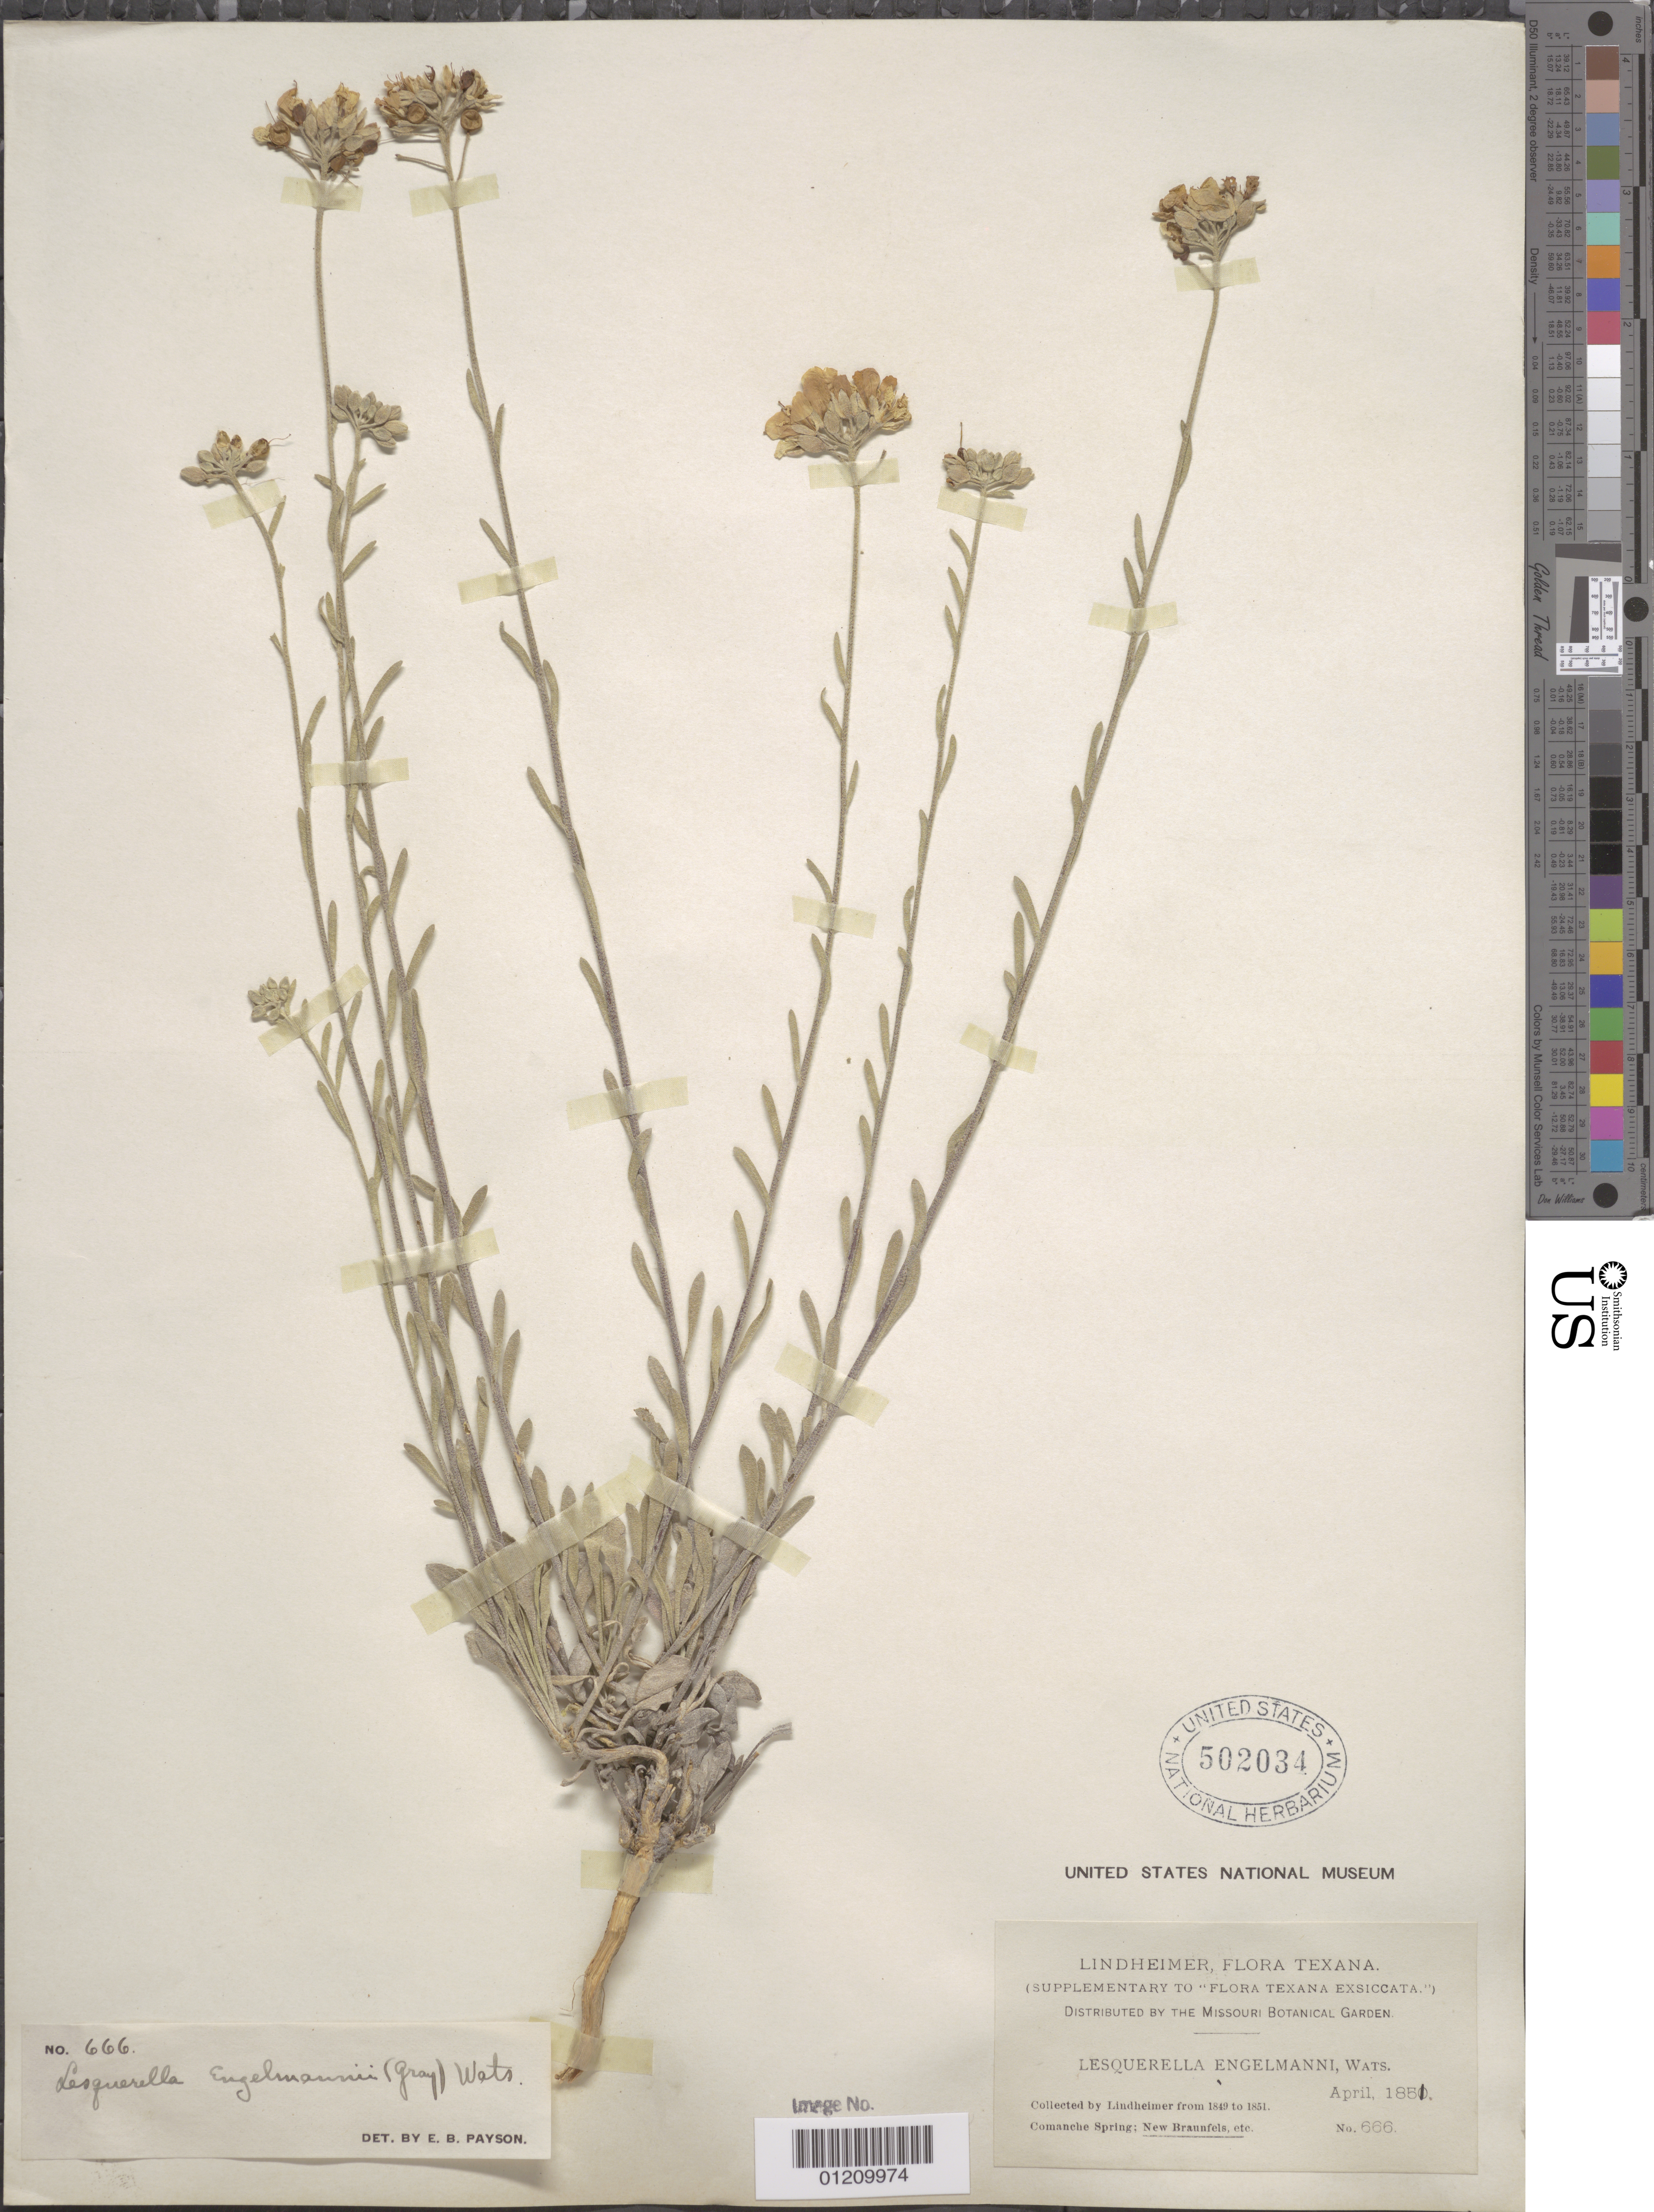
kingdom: Plantae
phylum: Tracheophyta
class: Magnoliopsida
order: Brassicales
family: Brassicaceae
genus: Lesquerella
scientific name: Lesquerella engelmannii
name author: (A. Gray) S. Watson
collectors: F. J. Lindheimer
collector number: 666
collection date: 1851-04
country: United States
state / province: Texas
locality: Comanche Spring, New Brannfels.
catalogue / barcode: US 502034